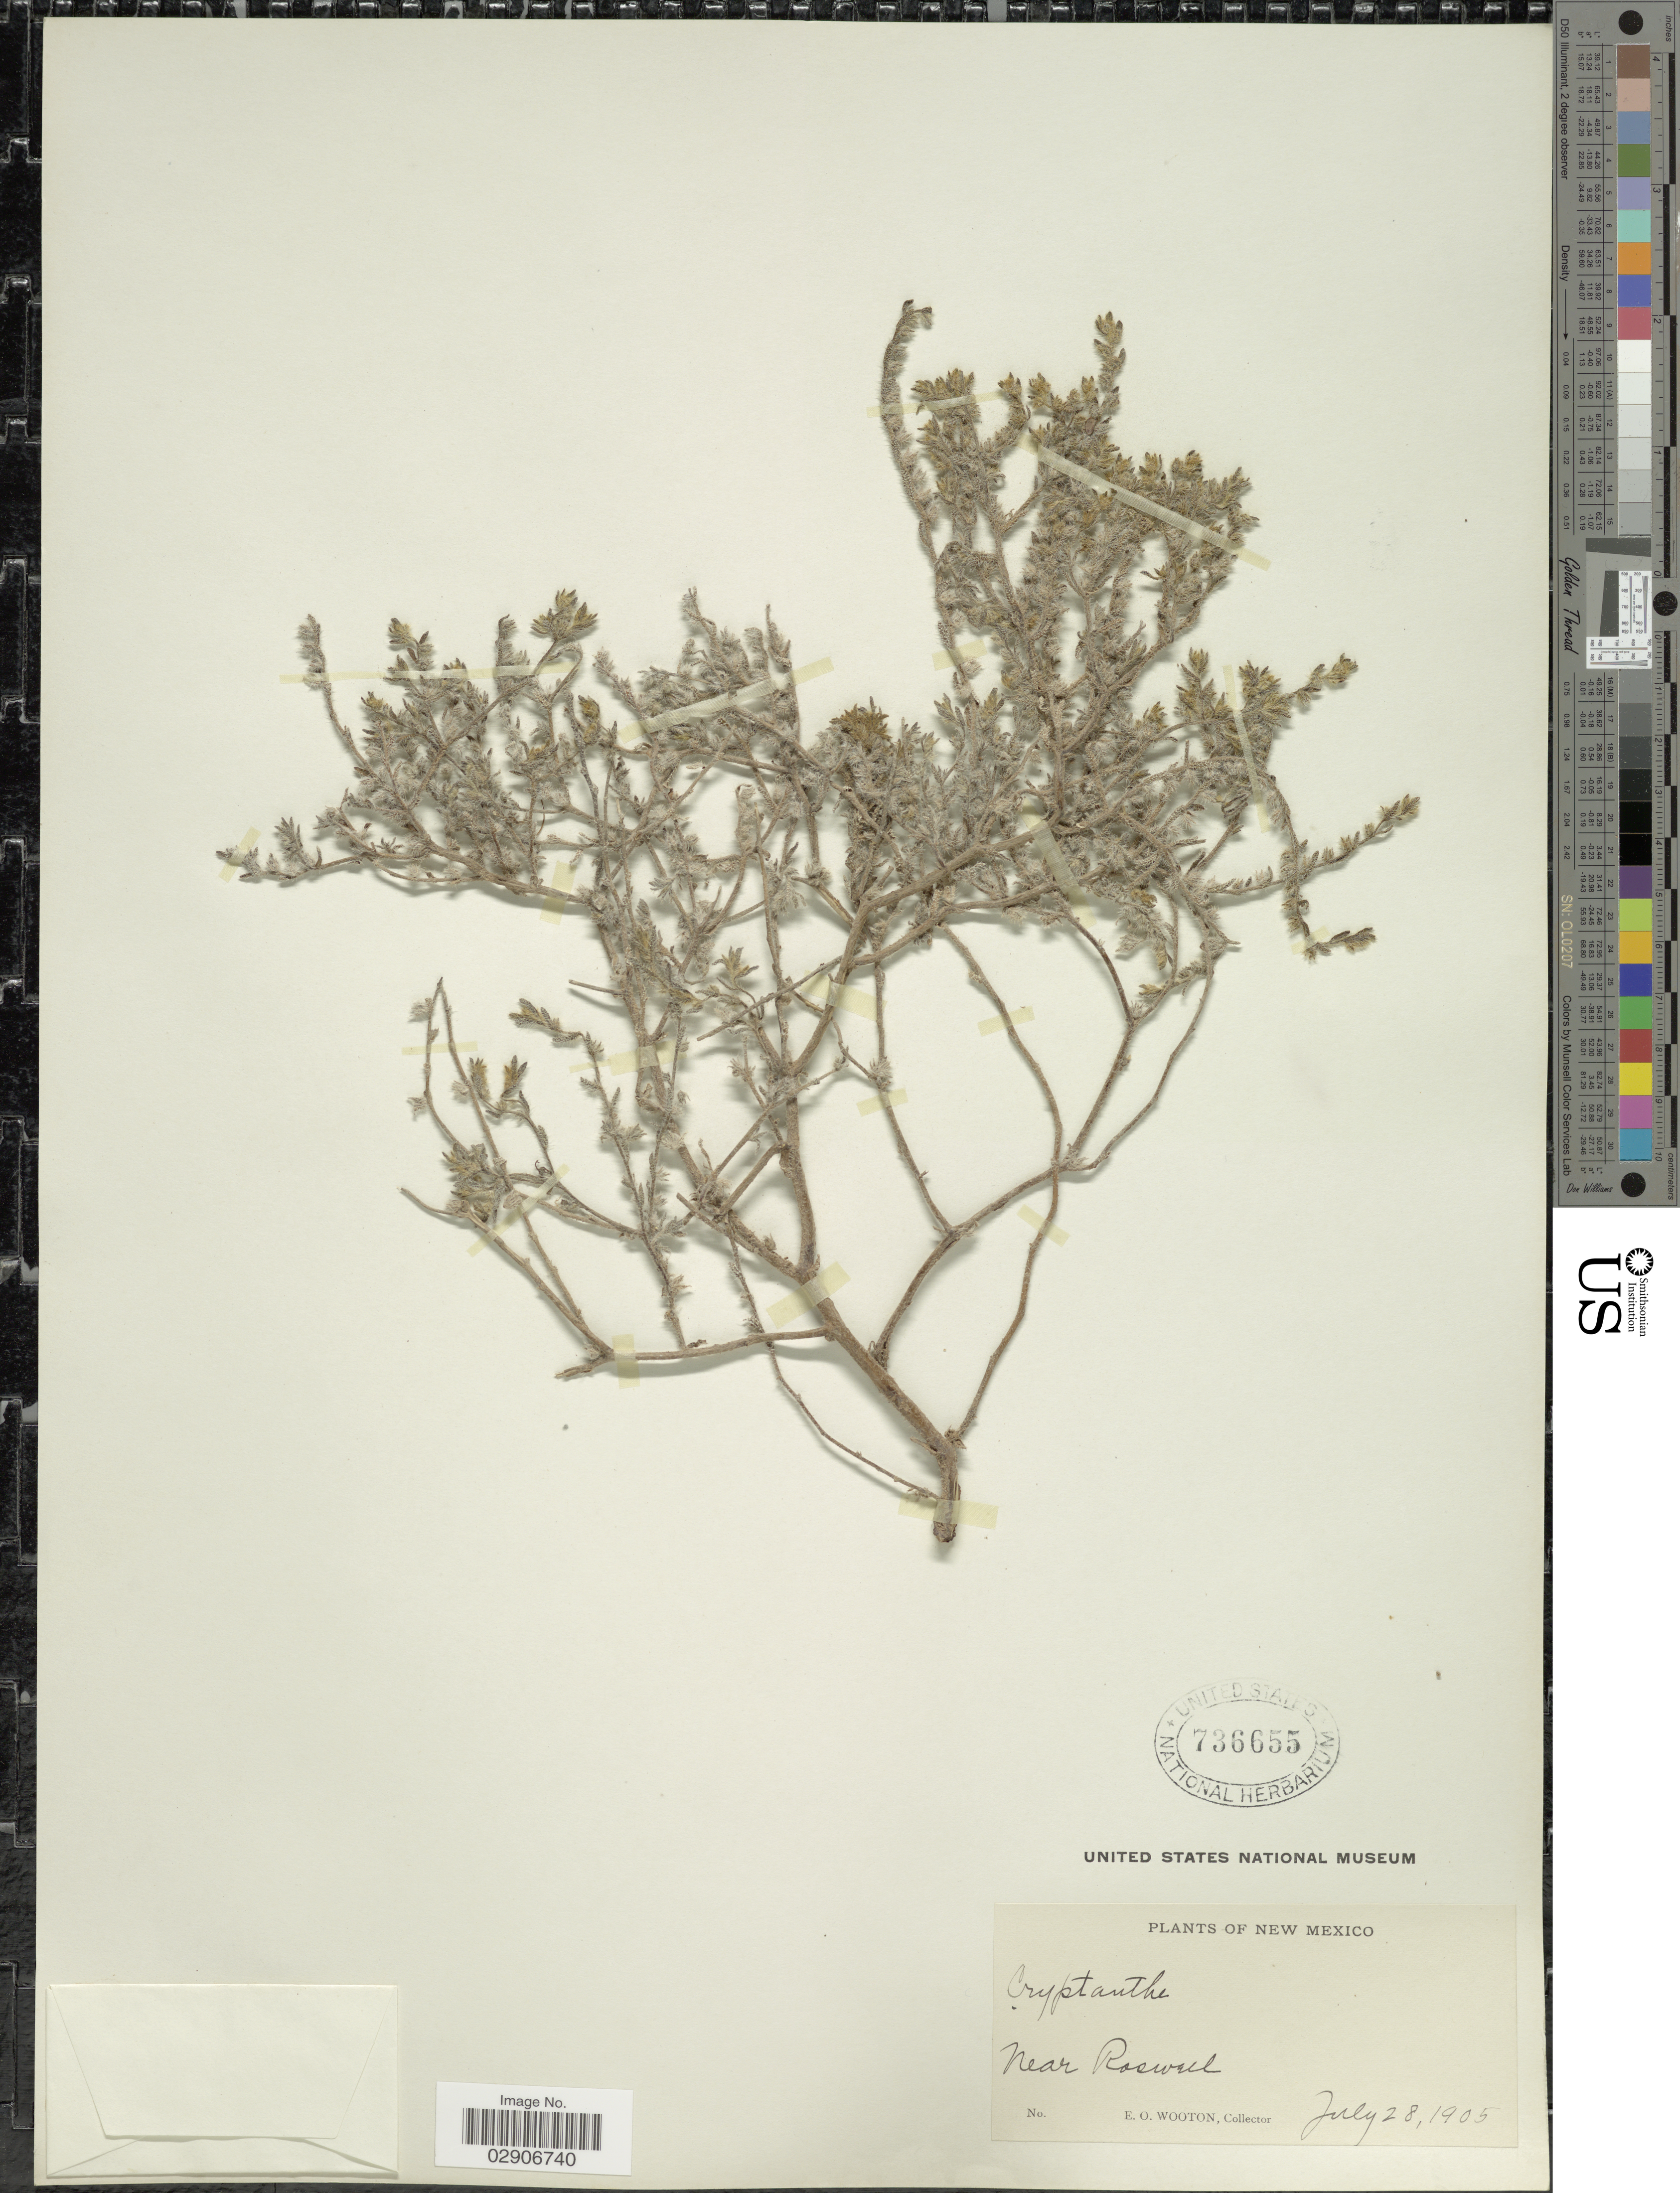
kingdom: Plantae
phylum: Tracheophyta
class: Magnoliopsida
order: Boraginales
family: Boraginaceae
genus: Cryptantha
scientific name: Cryptantha albida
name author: (Kunth) I.M. Johnst.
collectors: E. O. Wooton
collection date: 1905-07-28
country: United States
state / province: New Mexico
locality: Near Roswell. New Mexico.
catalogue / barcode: US 736655